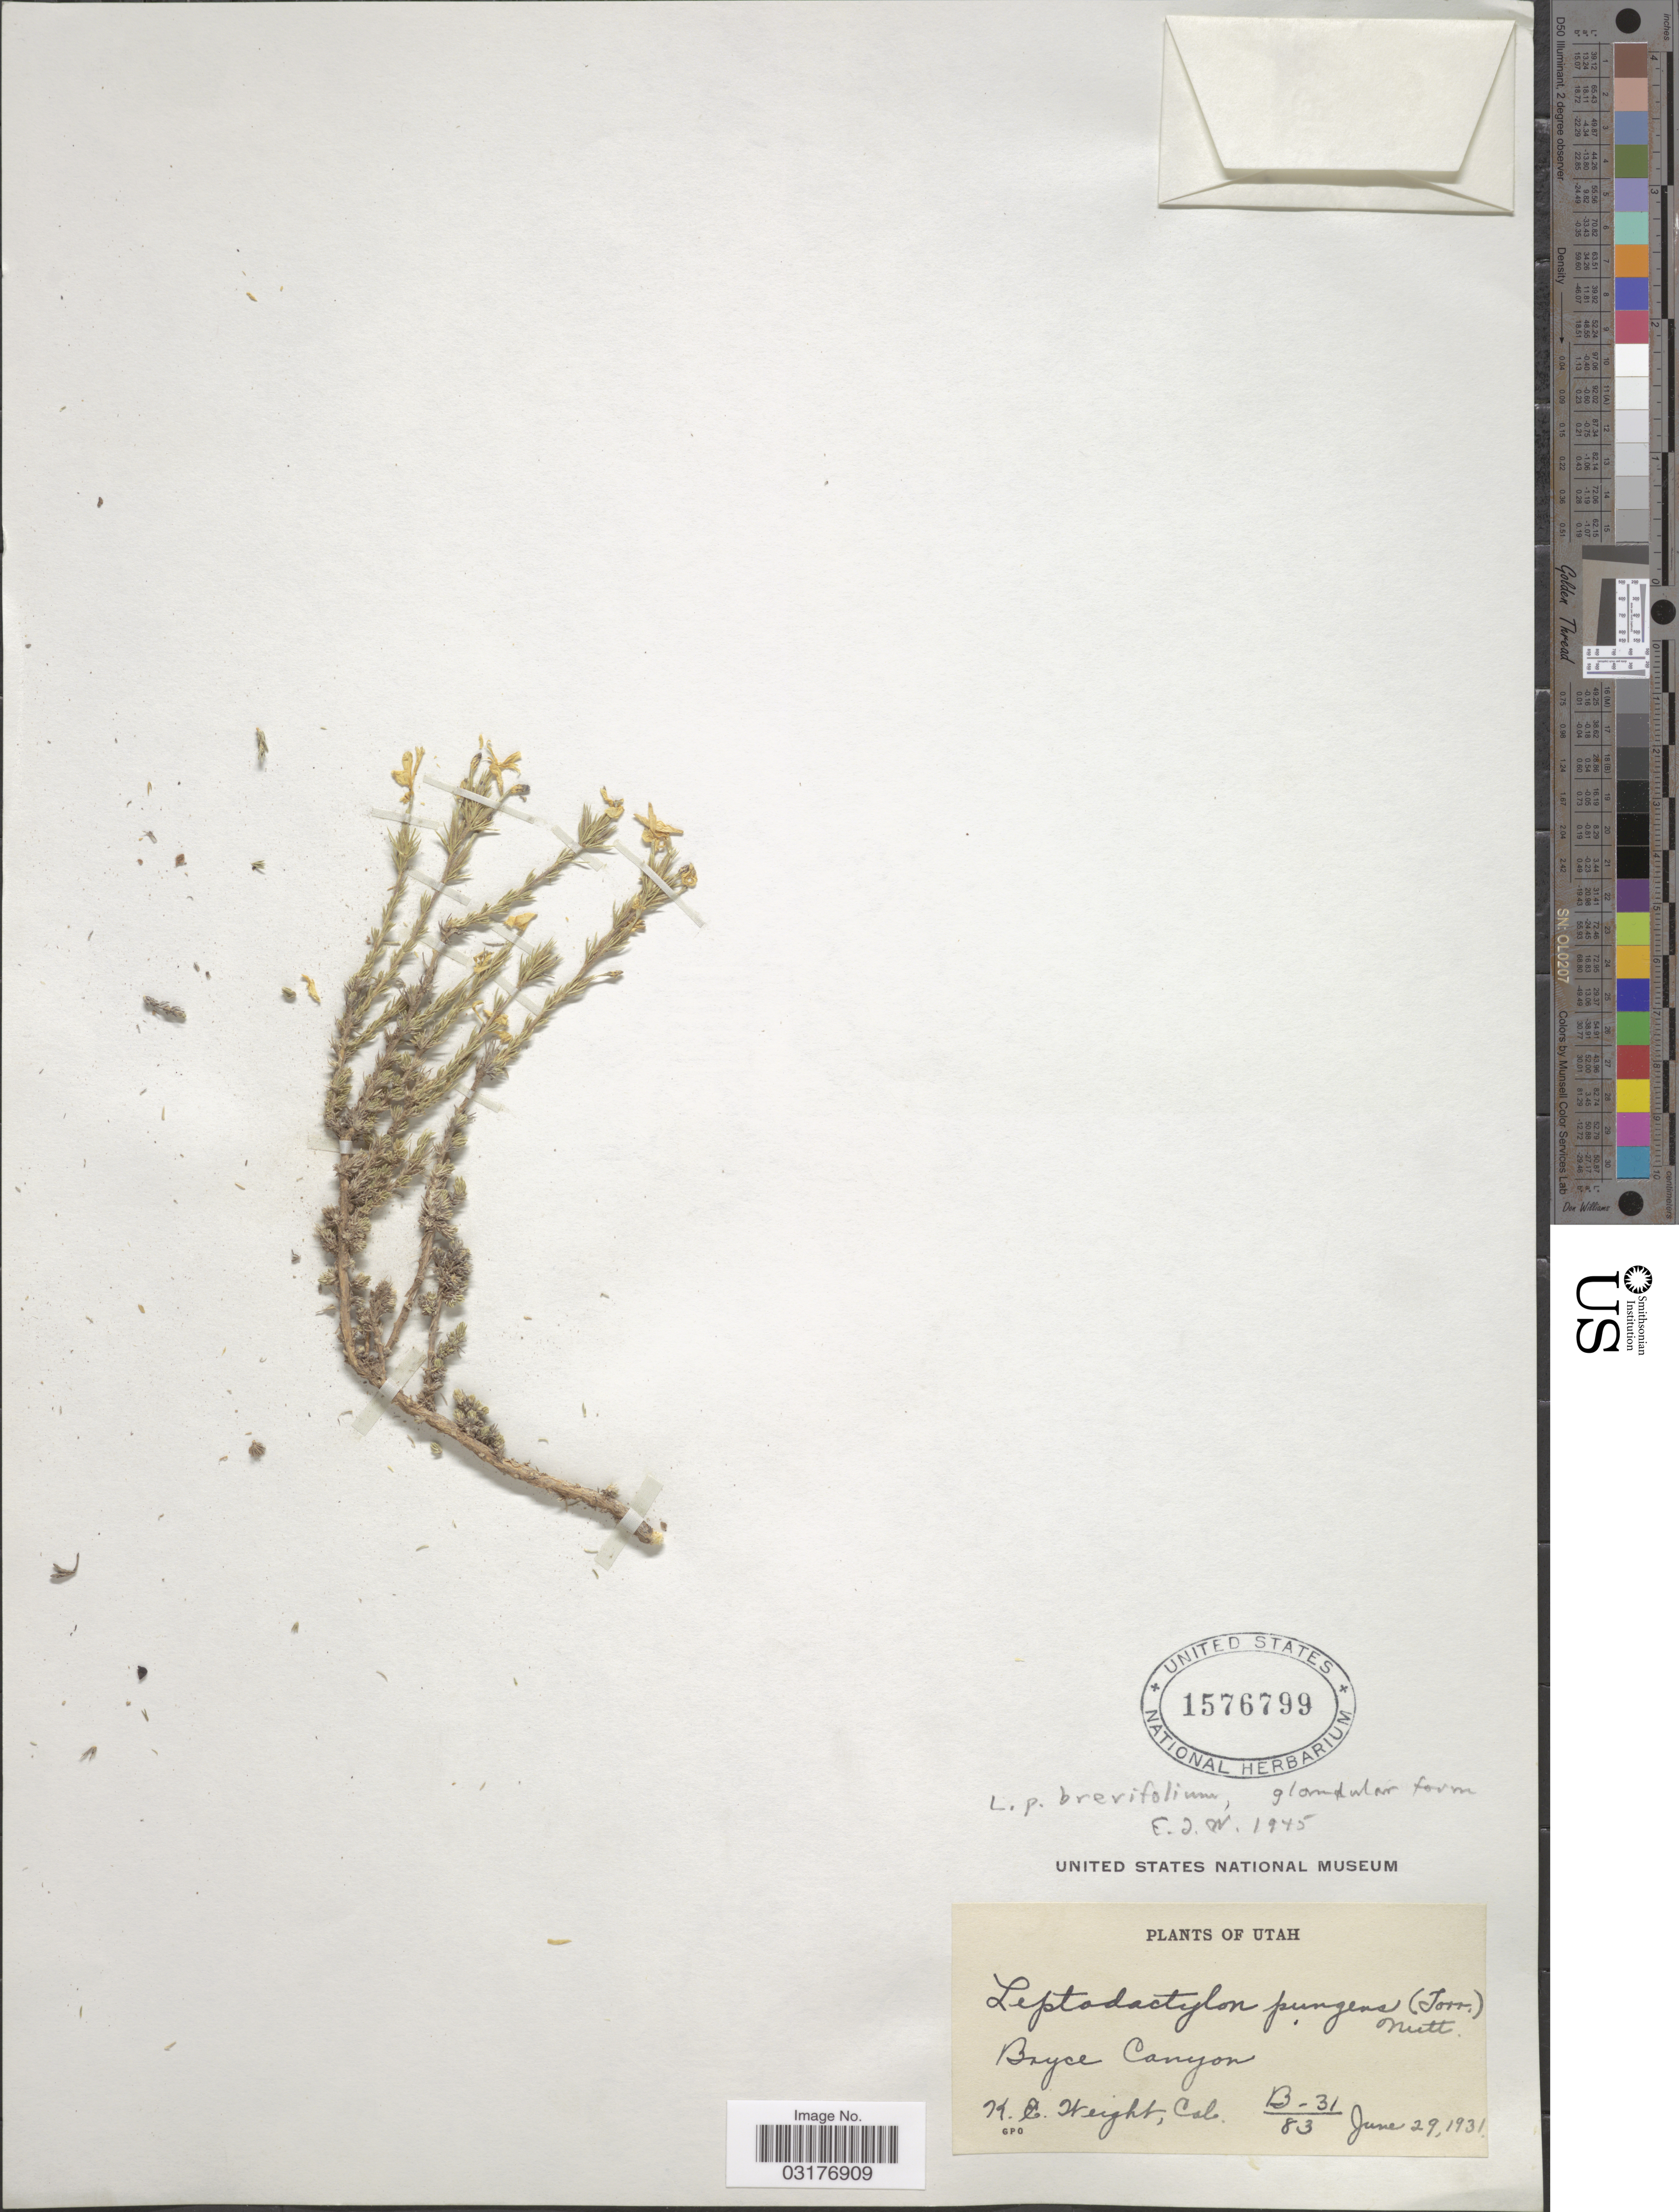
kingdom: Plantae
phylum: Tracheophyta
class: Magnoliopsida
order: Ericales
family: Polemoniaceae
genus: Linanthus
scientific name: Linanthus pungens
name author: (Torr.) J.M. Porter & L.A. Johnson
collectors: K. Weight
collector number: B-31/83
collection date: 1931-06-29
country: United States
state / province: Utah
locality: Bryce Canyon.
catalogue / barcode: US 1576799